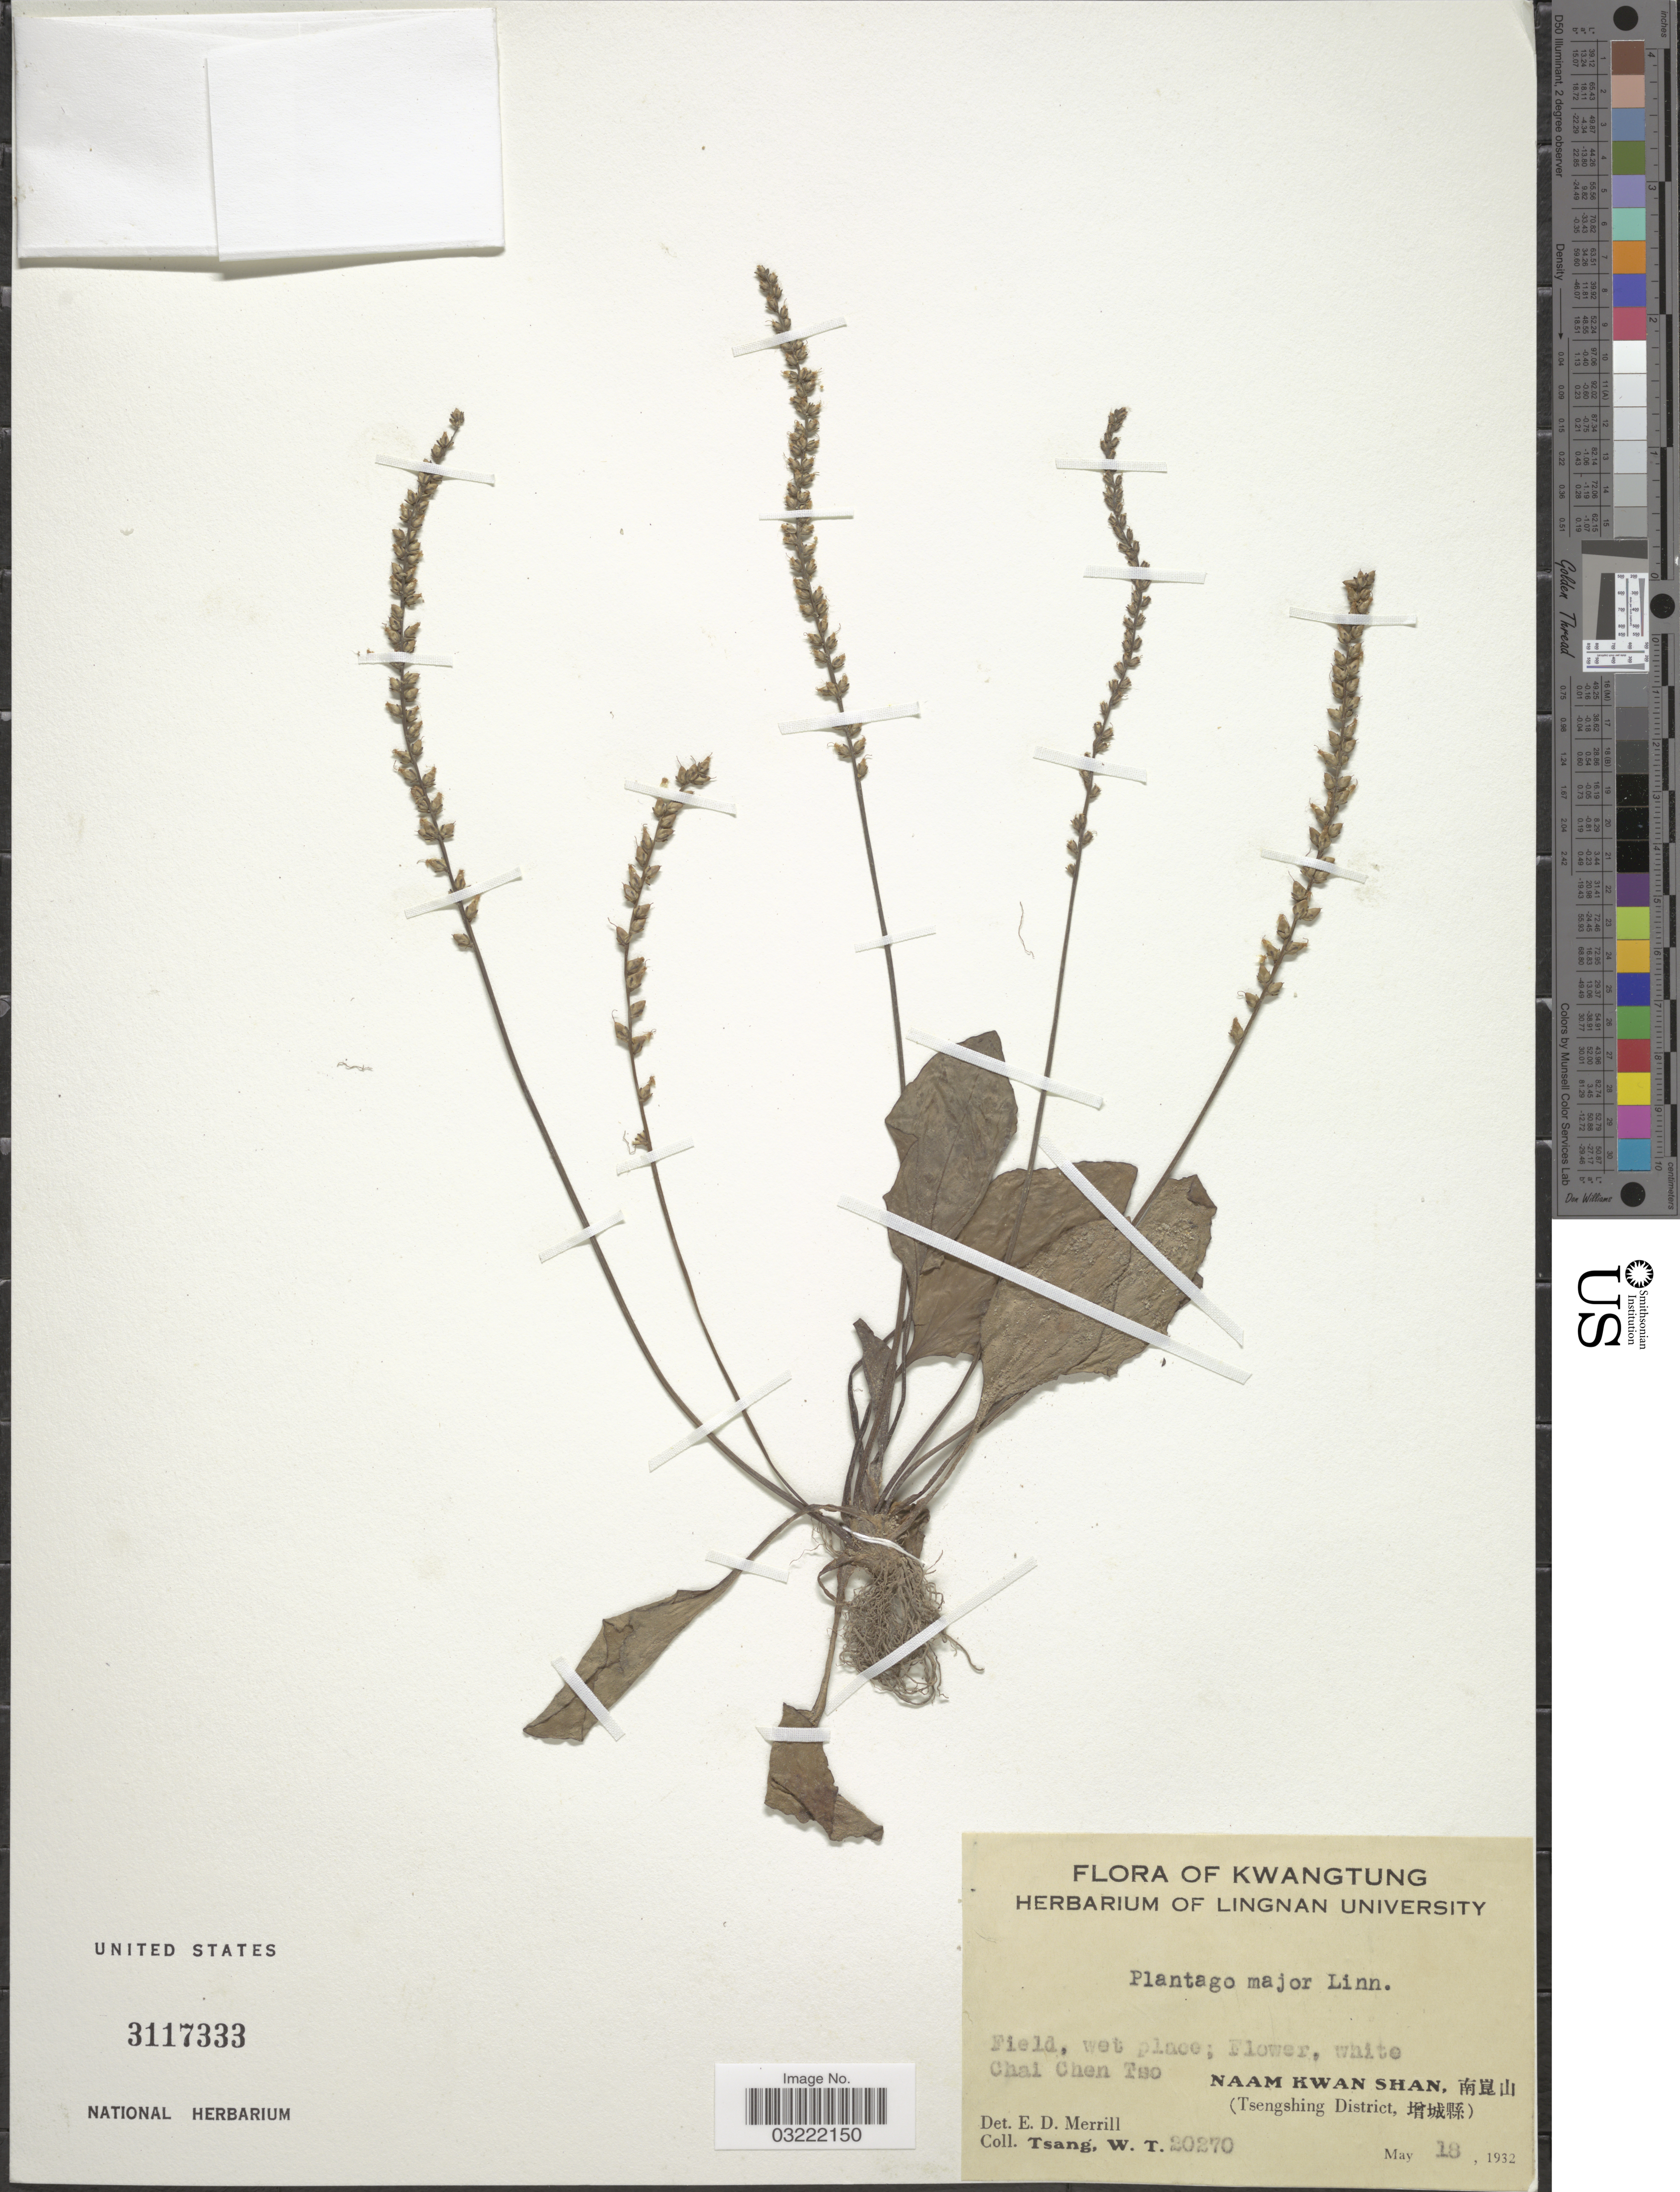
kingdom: Plantae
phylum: Tracheophyta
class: Magnoliopsida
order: Lamiales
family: Plantaginaceae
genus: Plantago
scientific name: Plantago major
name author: L.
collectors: W. T. Tsang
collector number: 20270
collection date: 1932-05-18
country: China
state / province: Guangdong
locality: Kwangtung. Chai Chen Tso. Naam Kwan Shan, X. (Tsengshing District, X).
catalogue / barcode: US 3117333